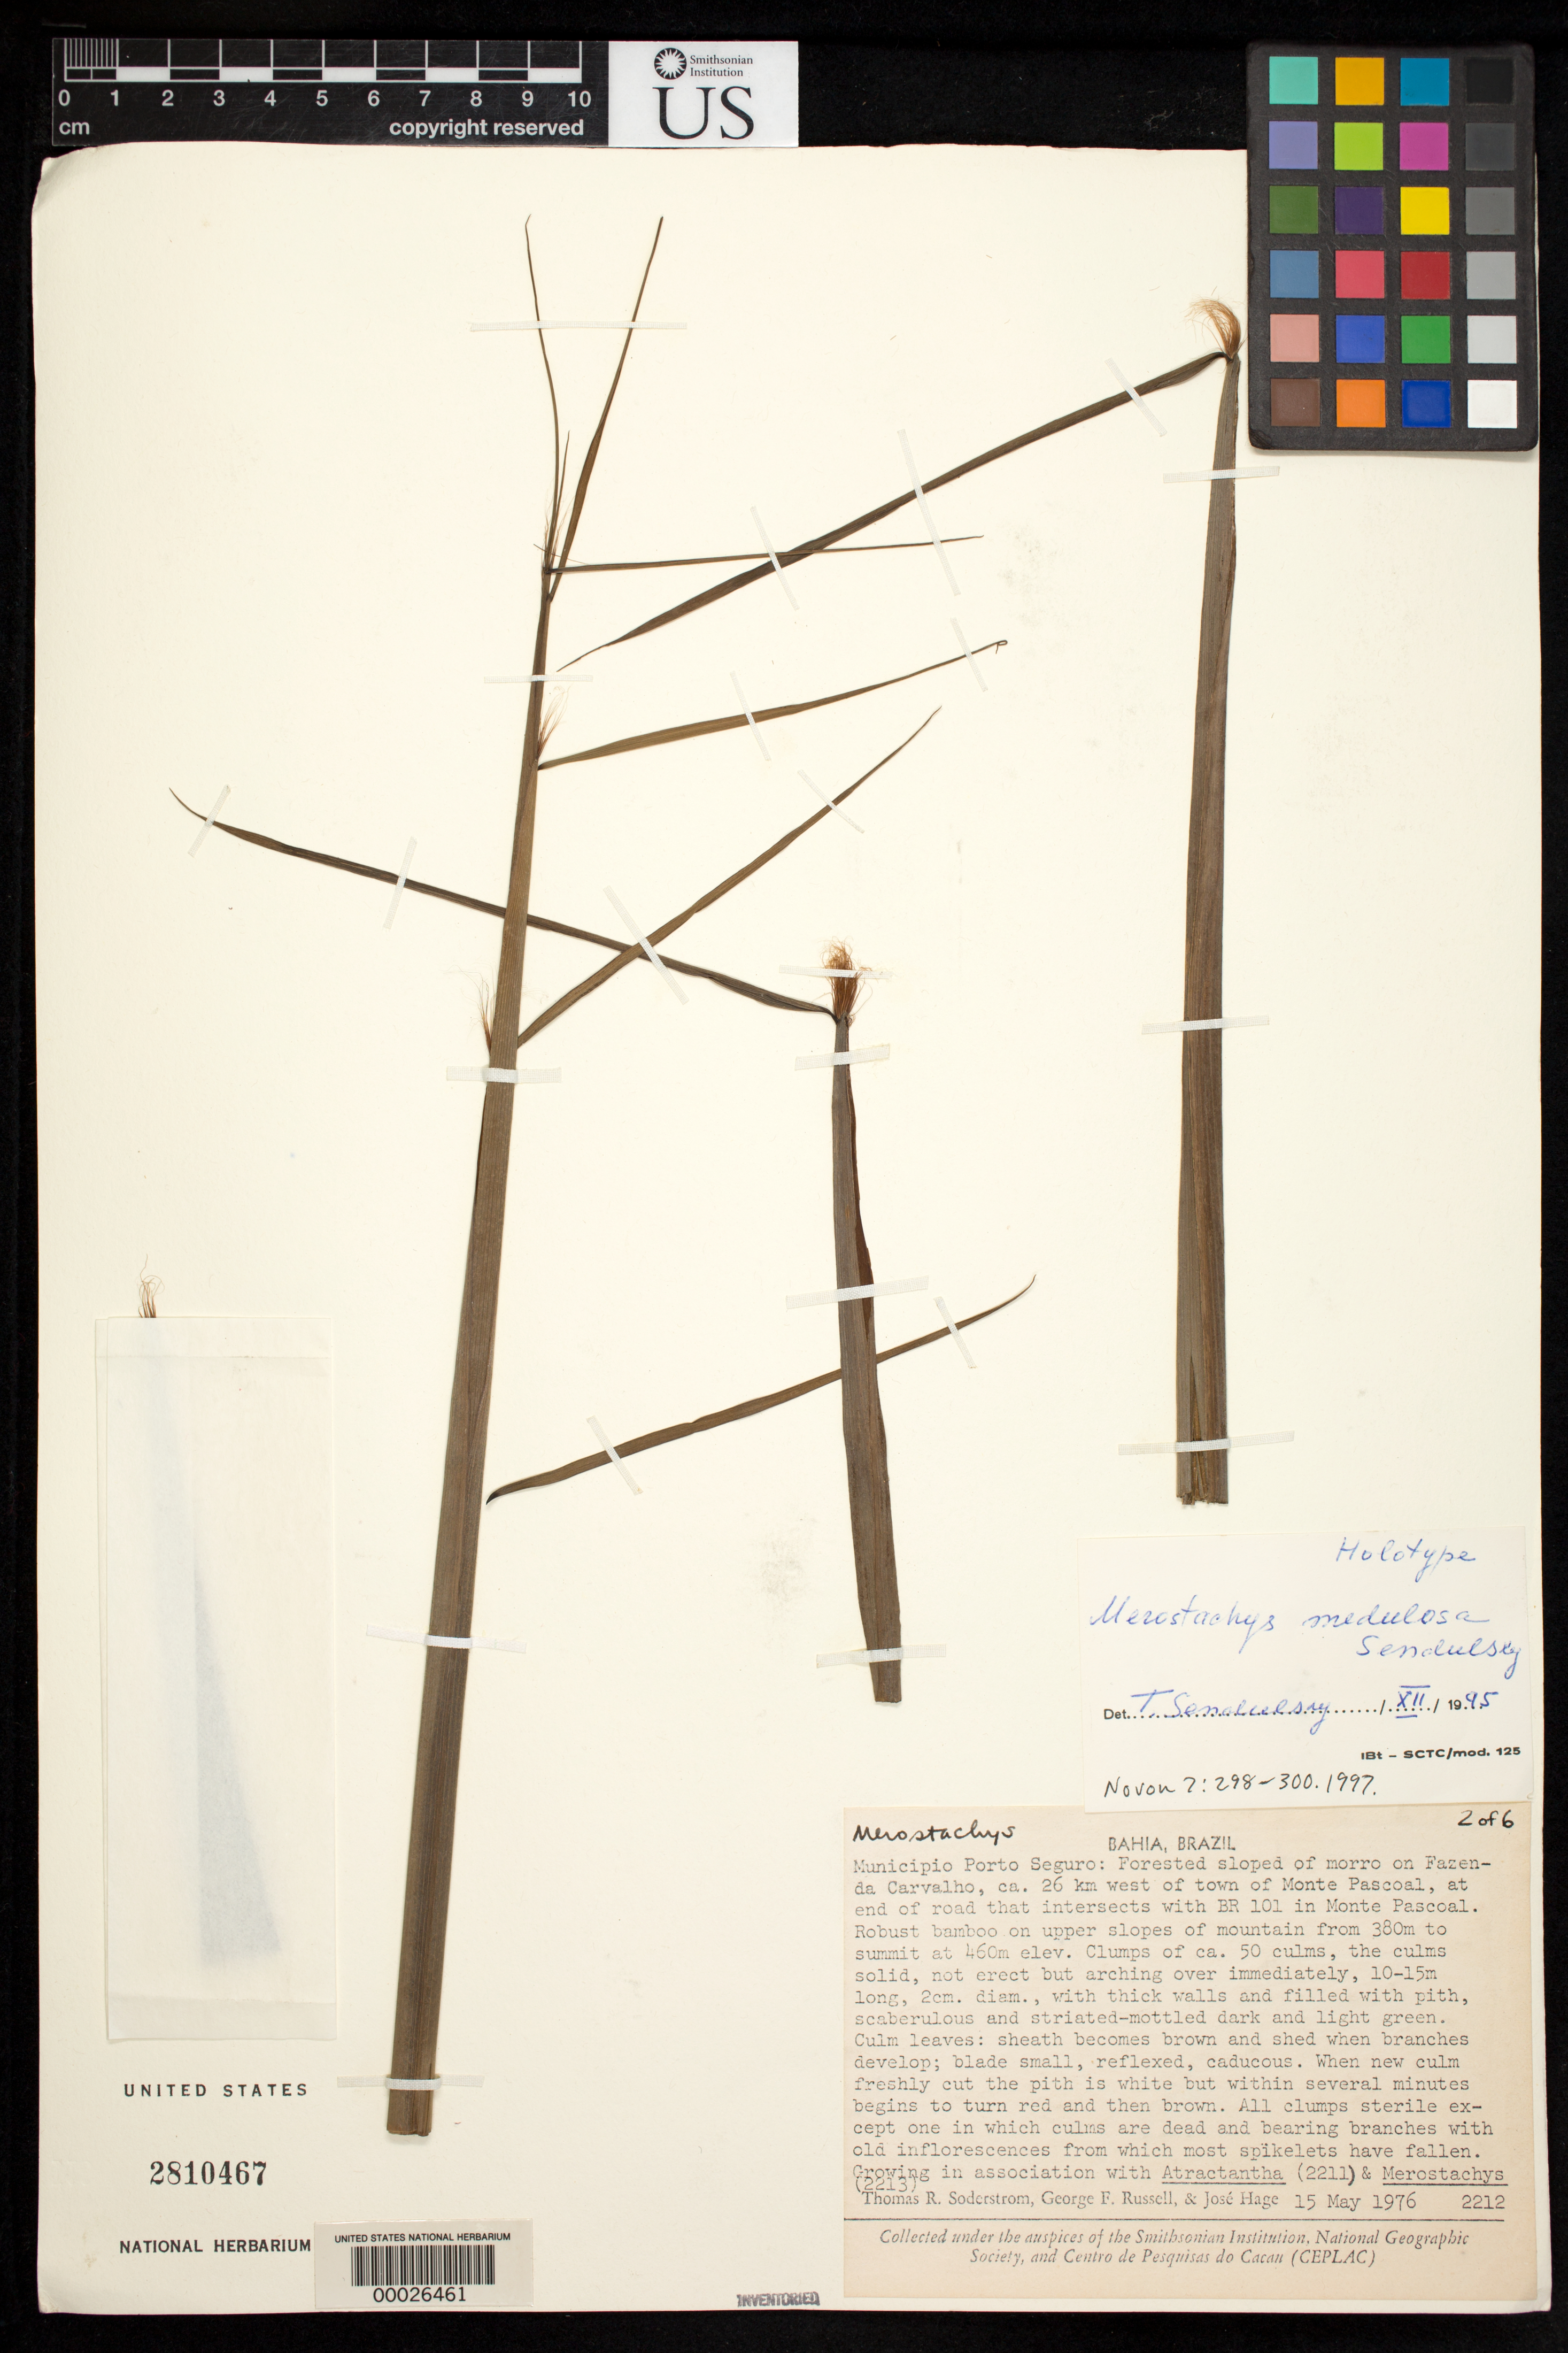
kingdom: Plantae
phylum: Tracheophyta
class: Liliopsida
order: Poales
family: Poaceae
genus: Merostachys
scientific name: Merostachys medullosa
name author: Send.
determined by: Sendulsky, T.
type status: Holotype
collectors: T. R. Soderstrom, G. Russell & J. Hage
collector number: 2212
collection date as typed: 15 May 1976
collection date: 1976-05-15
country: Brazil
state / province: Bahia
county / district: Pôrto Seguro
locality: Fazenda carvalho, monte pascoal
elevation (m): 380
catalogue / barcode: US 2810467